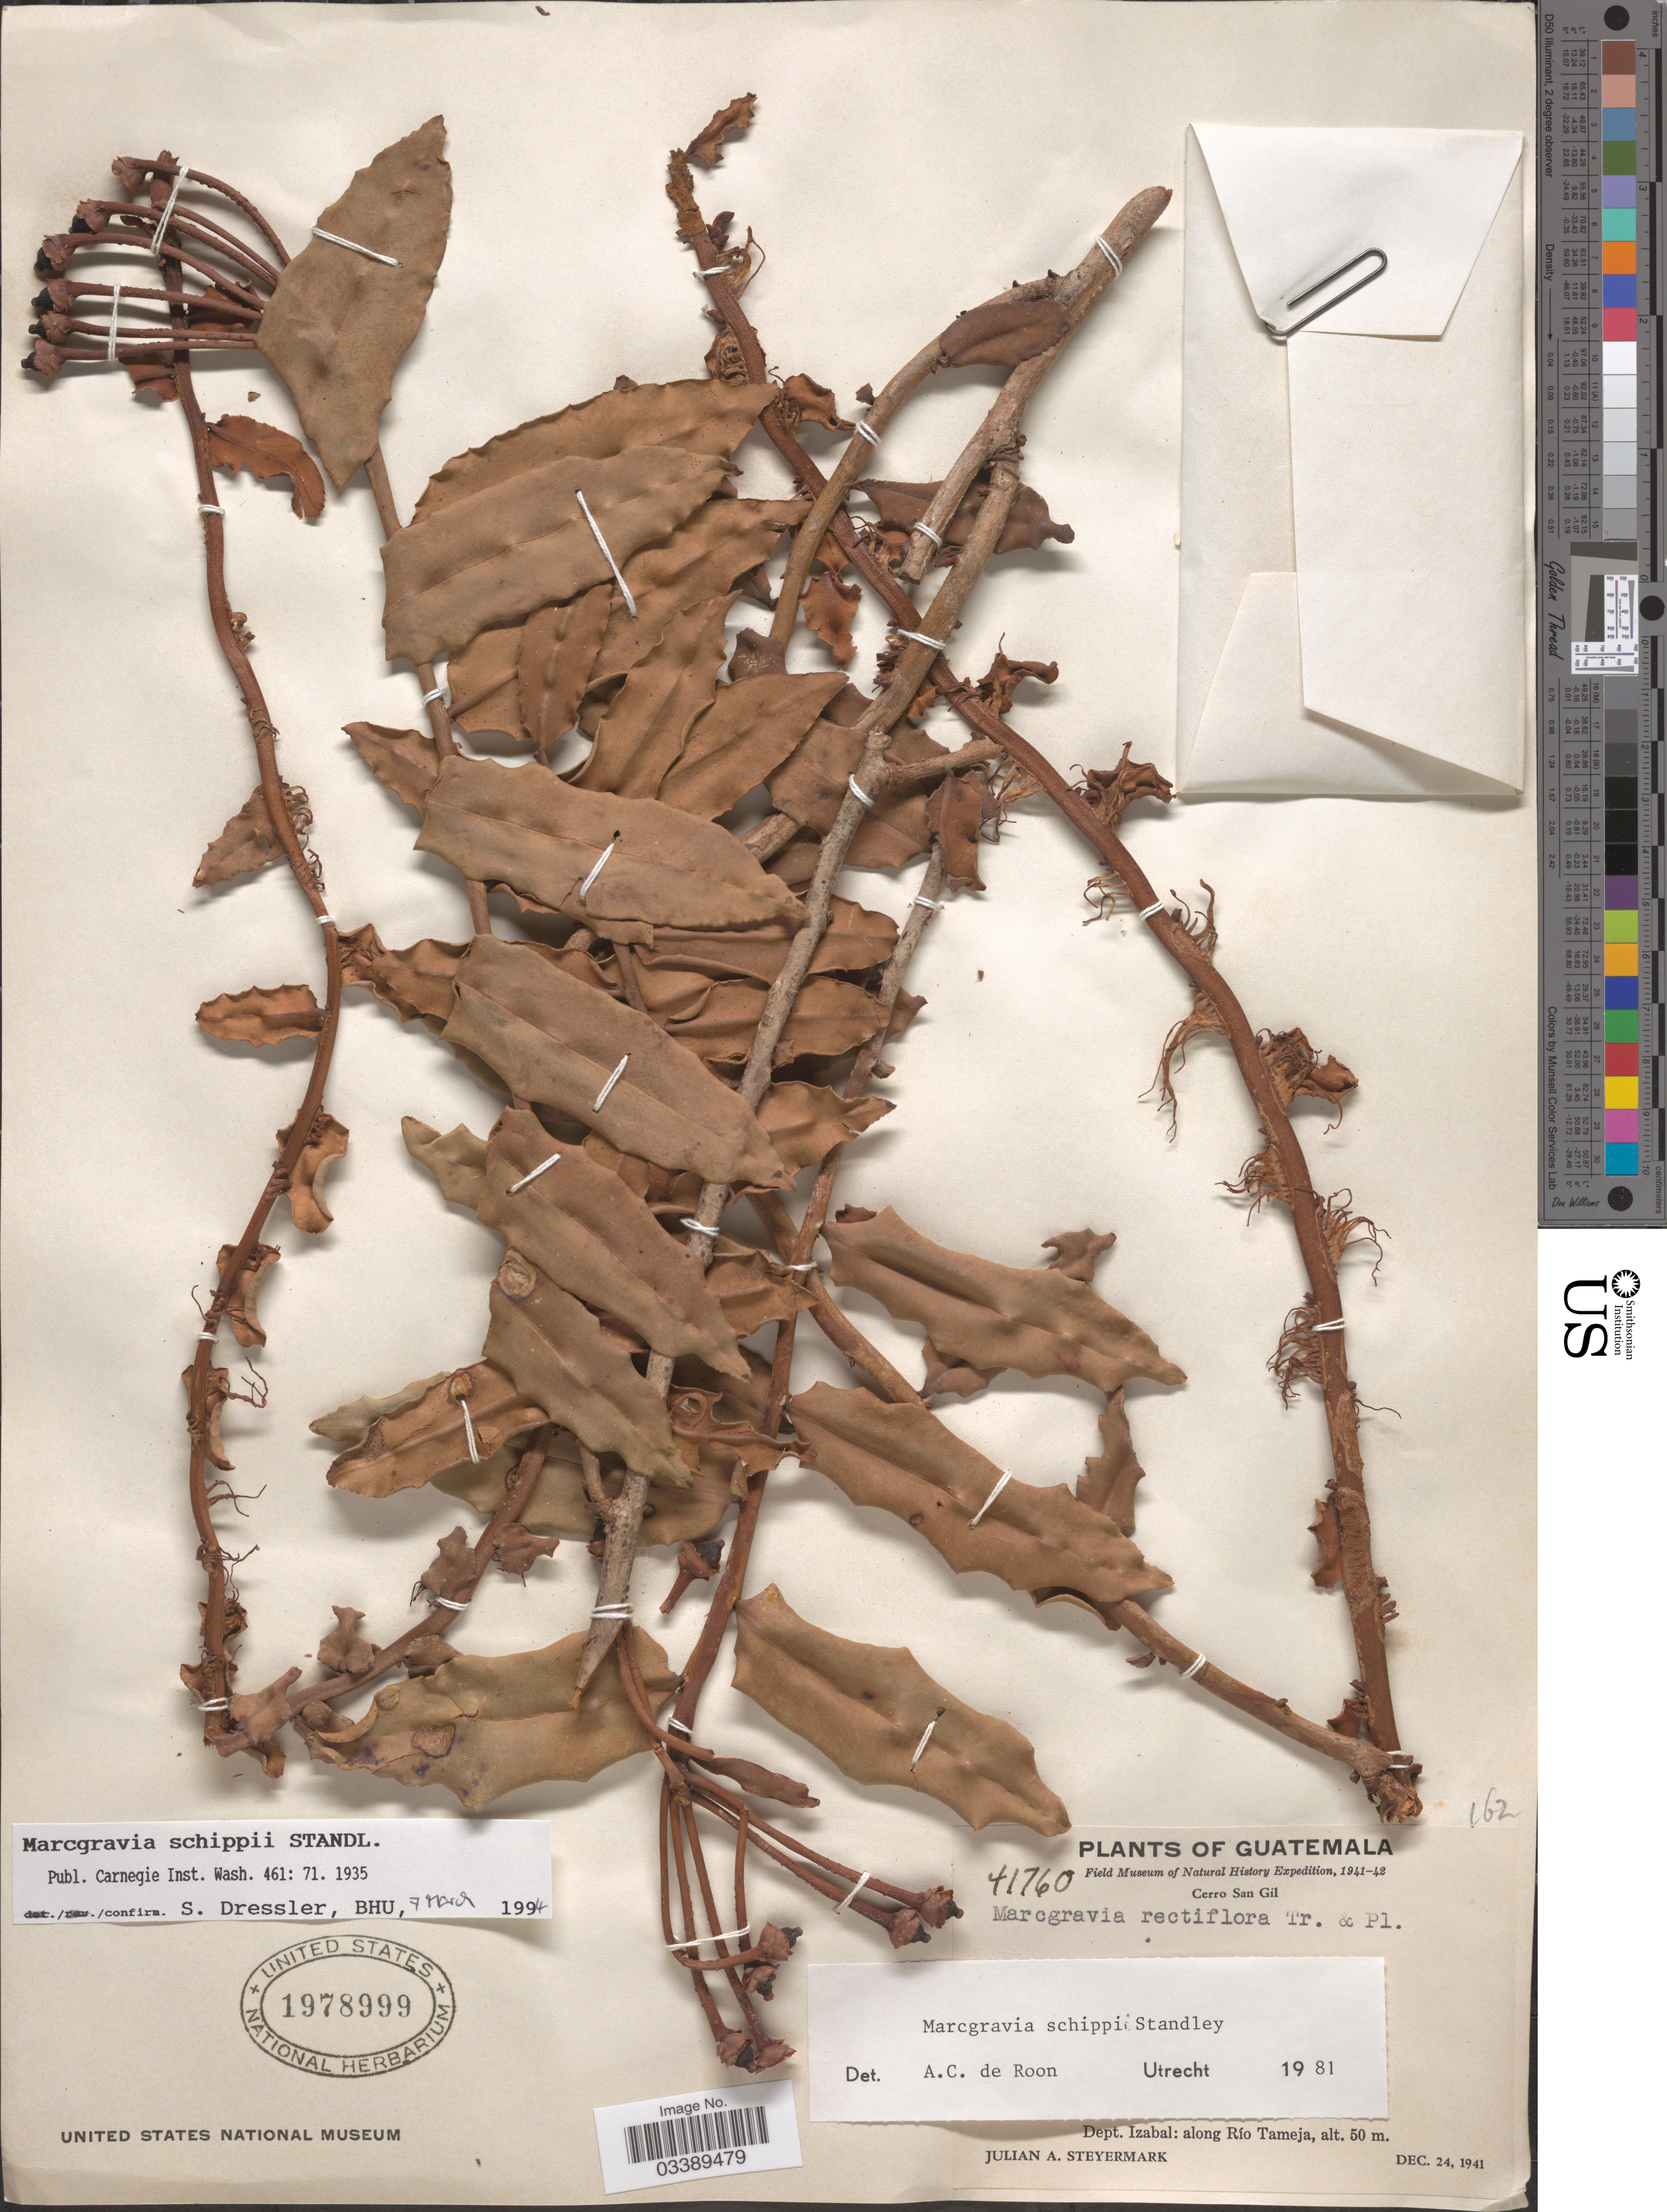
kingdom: Plantae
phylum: Tracheophyta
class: Magnoliopsida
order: Ericales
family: Marcgraviaceae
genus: Marcgravia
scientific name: Marcgravia schippii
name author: Standl.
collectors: J. Steyermark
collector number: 41760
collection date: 1941-12-24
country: Guatemala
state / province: Izabal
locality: Cerro San Gil, Dept. Izabal: along Río Tameja.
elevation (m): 50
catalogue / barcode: US 1978999